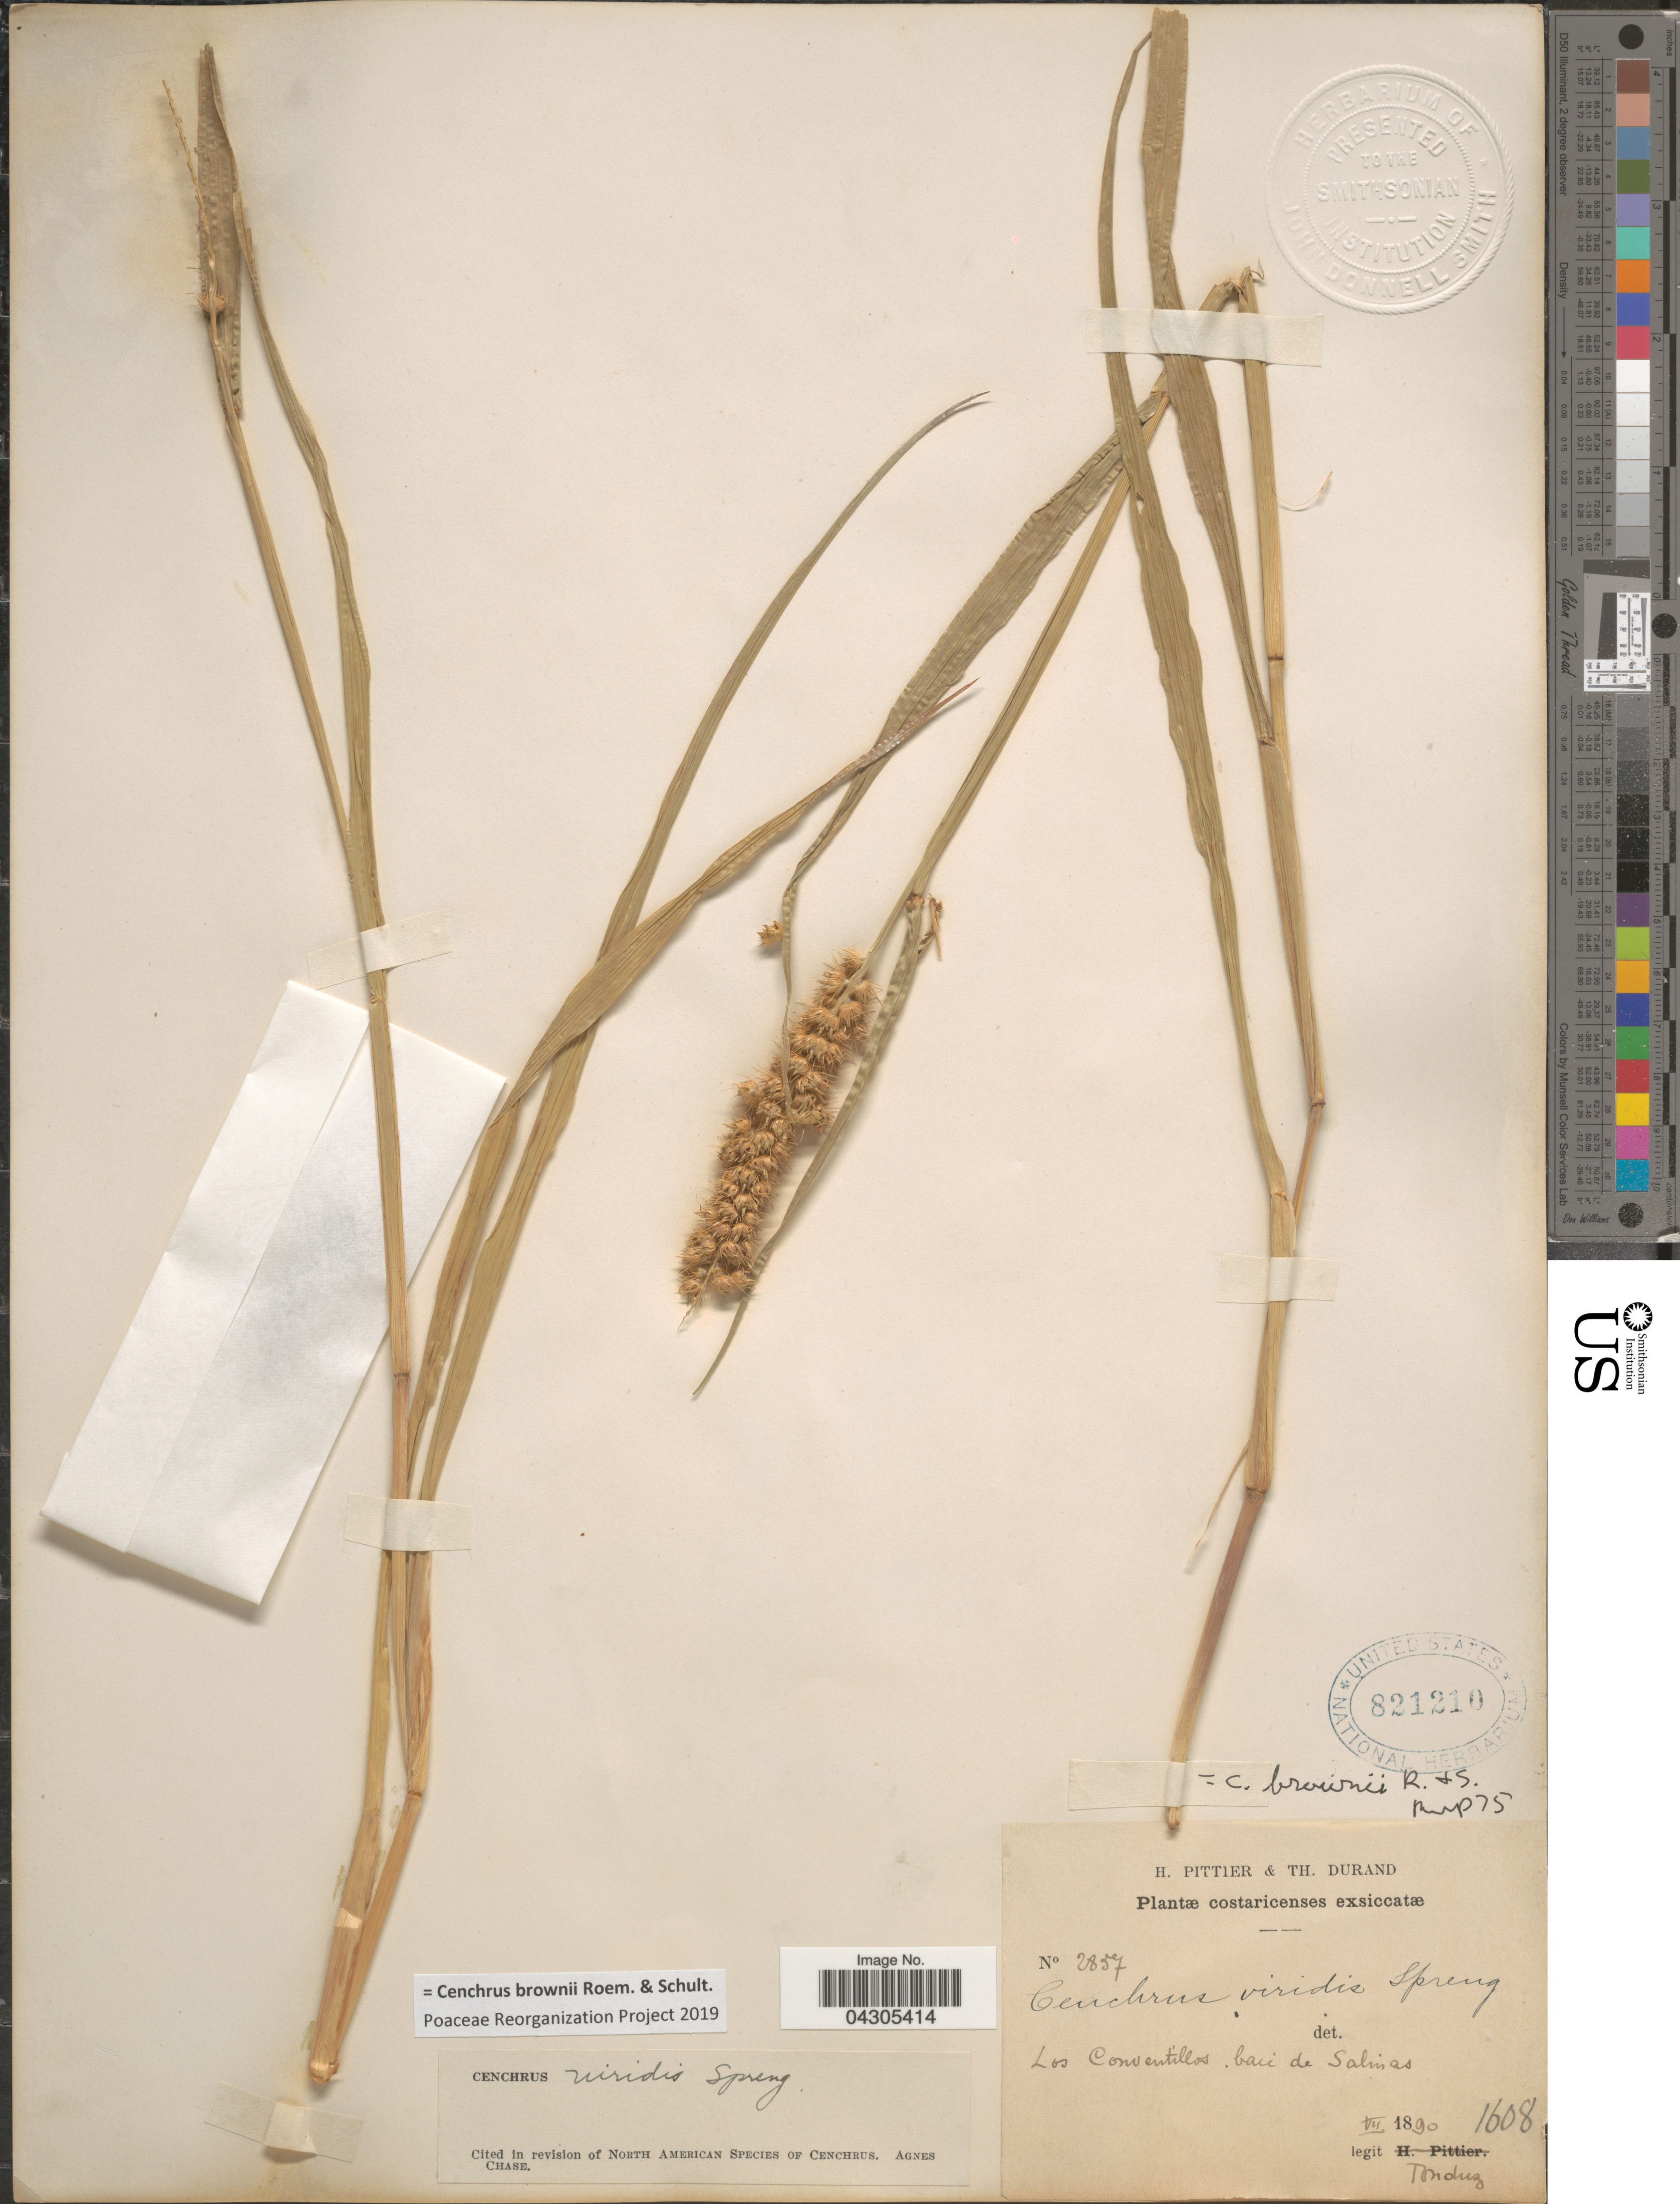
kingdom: Plantae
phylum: Tracheophyta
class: Liliopsida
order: Poales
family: Poaceae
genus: Cenchrus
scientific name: Cenchrus brownii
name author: Roem. & Schult.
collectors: Tonduz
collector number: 2857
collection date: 1890-07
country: Costa Rica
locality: Los Conventillos baie de Salinas.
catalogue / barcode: US 821210